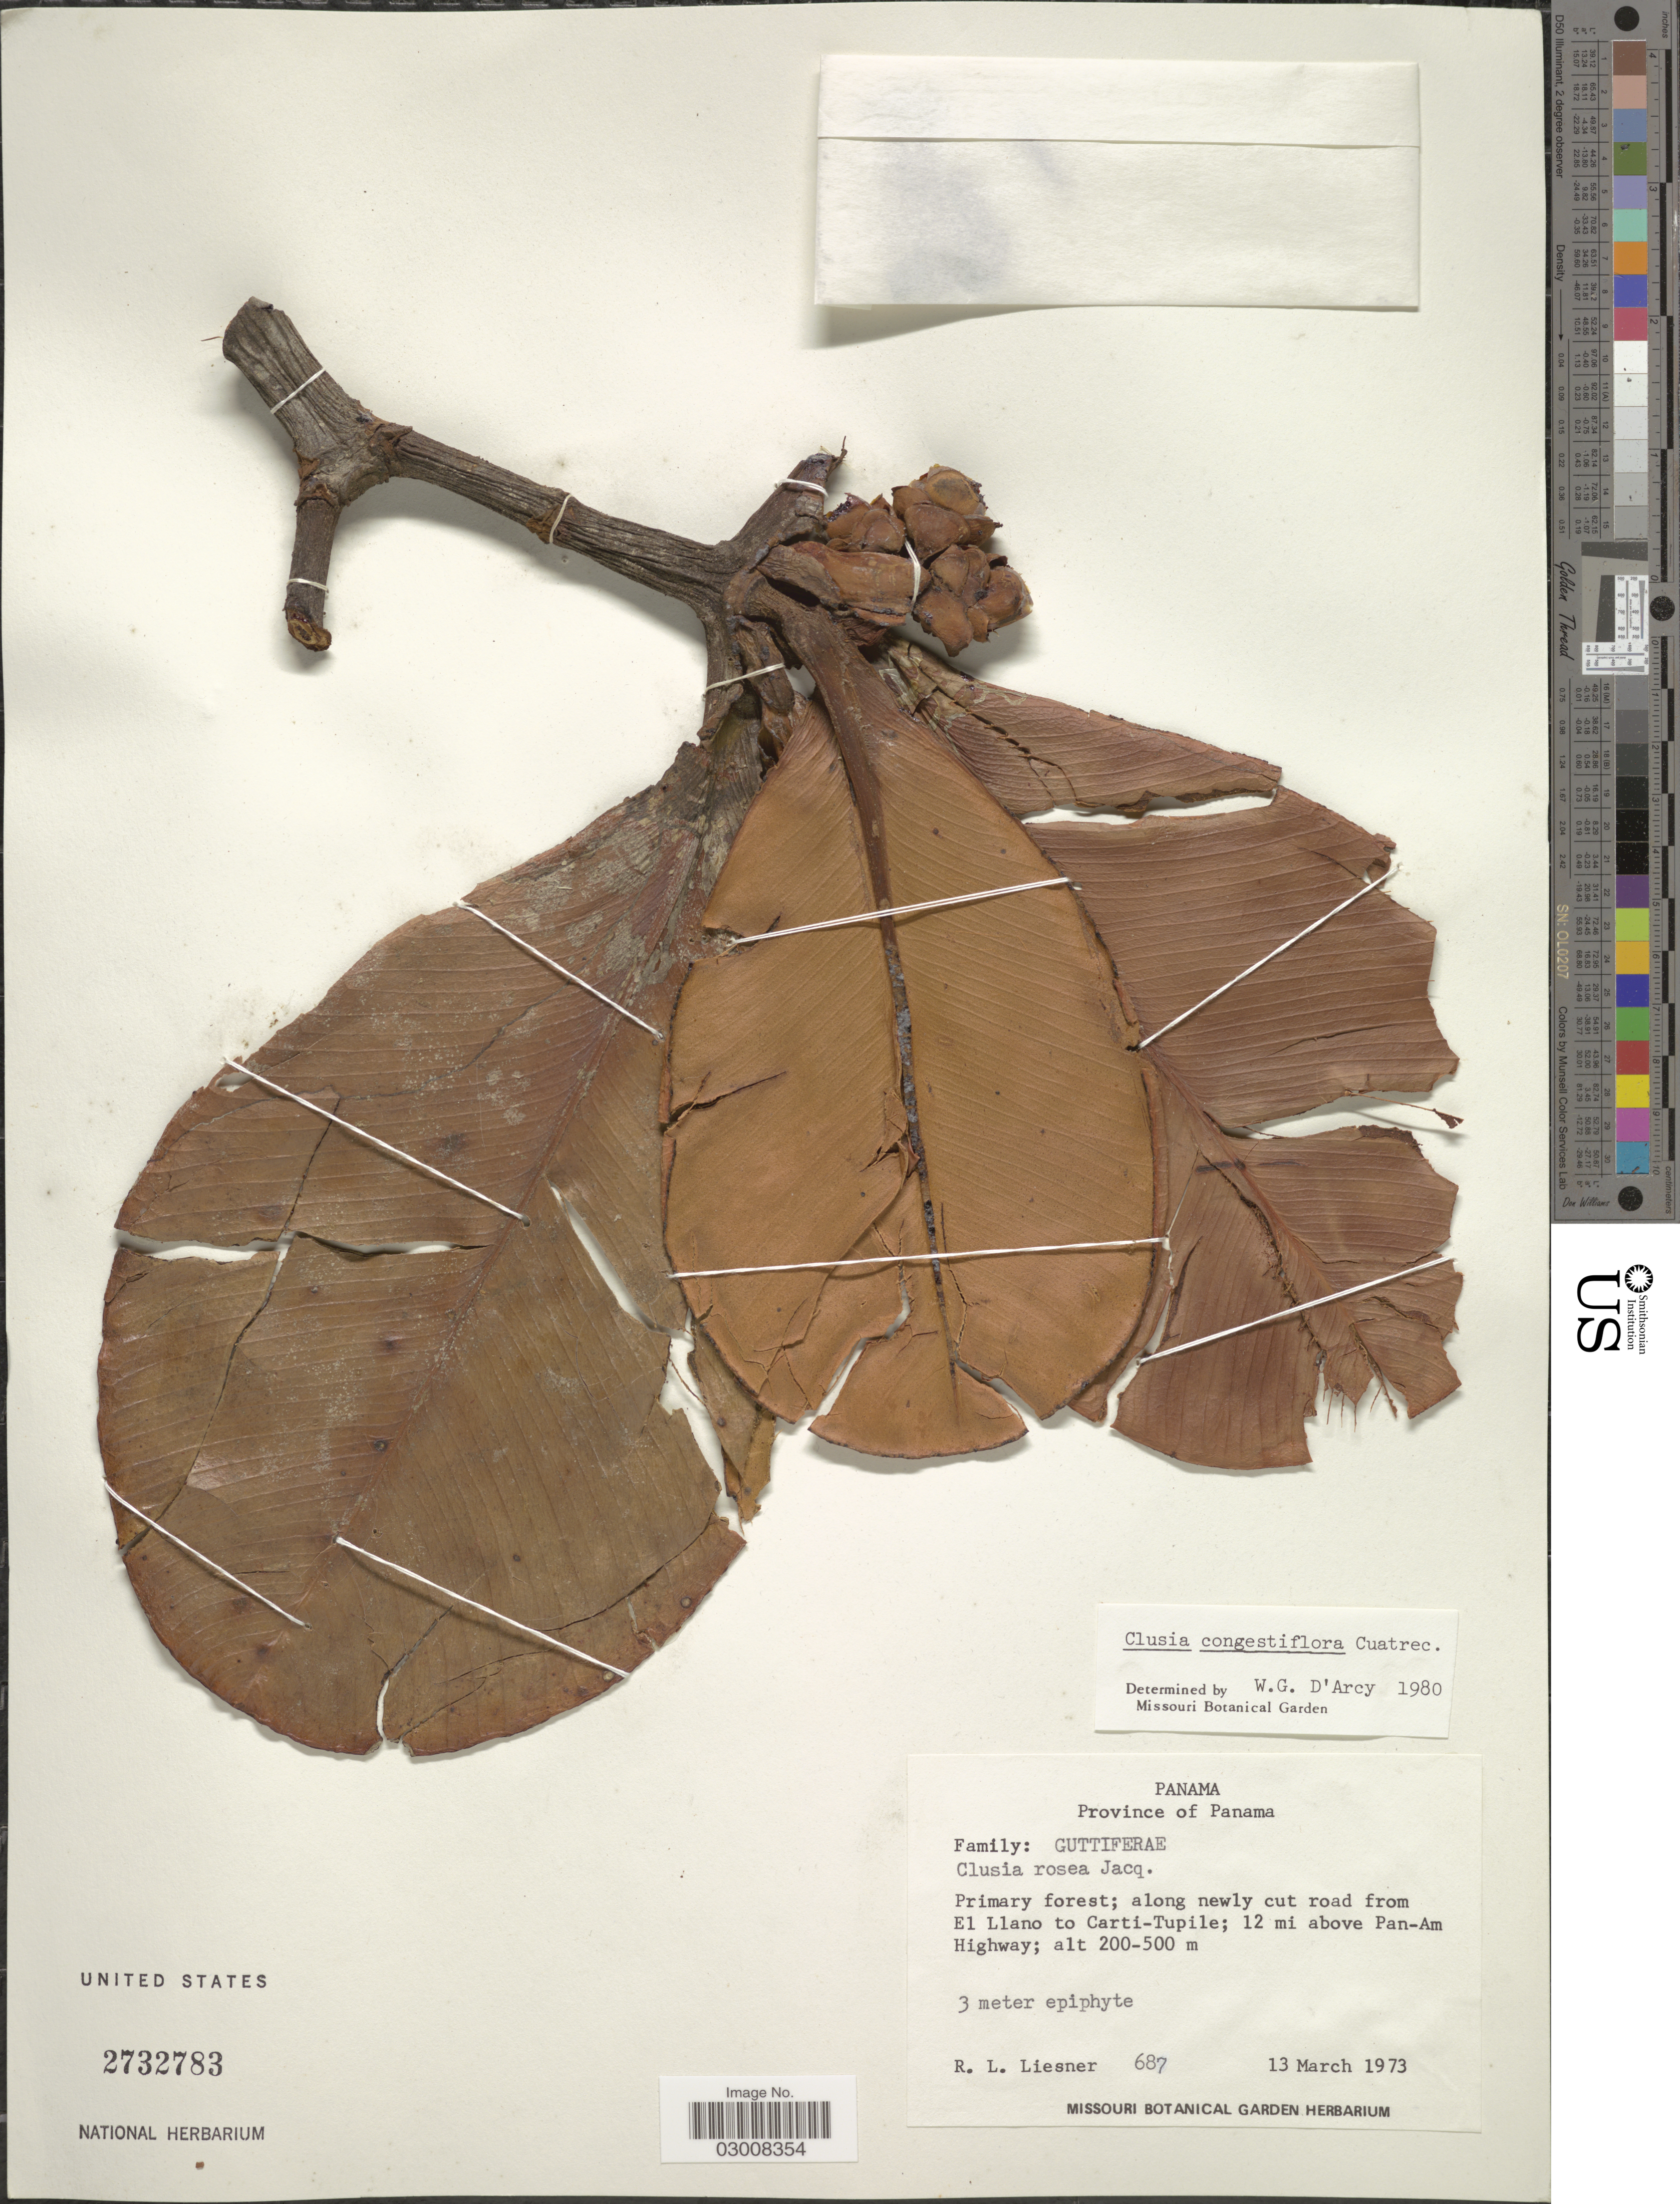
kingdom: Plantae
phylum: Tracheophyta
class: Magnoliopsida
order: Malpighiales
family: Clusiaceae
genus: Clusia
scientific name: Clusia congestiflora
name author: Cuatrec.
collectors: R. L. Liesner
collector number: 687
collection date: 1973-03-13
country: Panama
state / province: Panamá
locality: Along newly cut road from El Llano to Carti-Tupile; 12 mi above Pan-Am Highway.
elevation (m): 200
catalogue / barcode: US 2732783